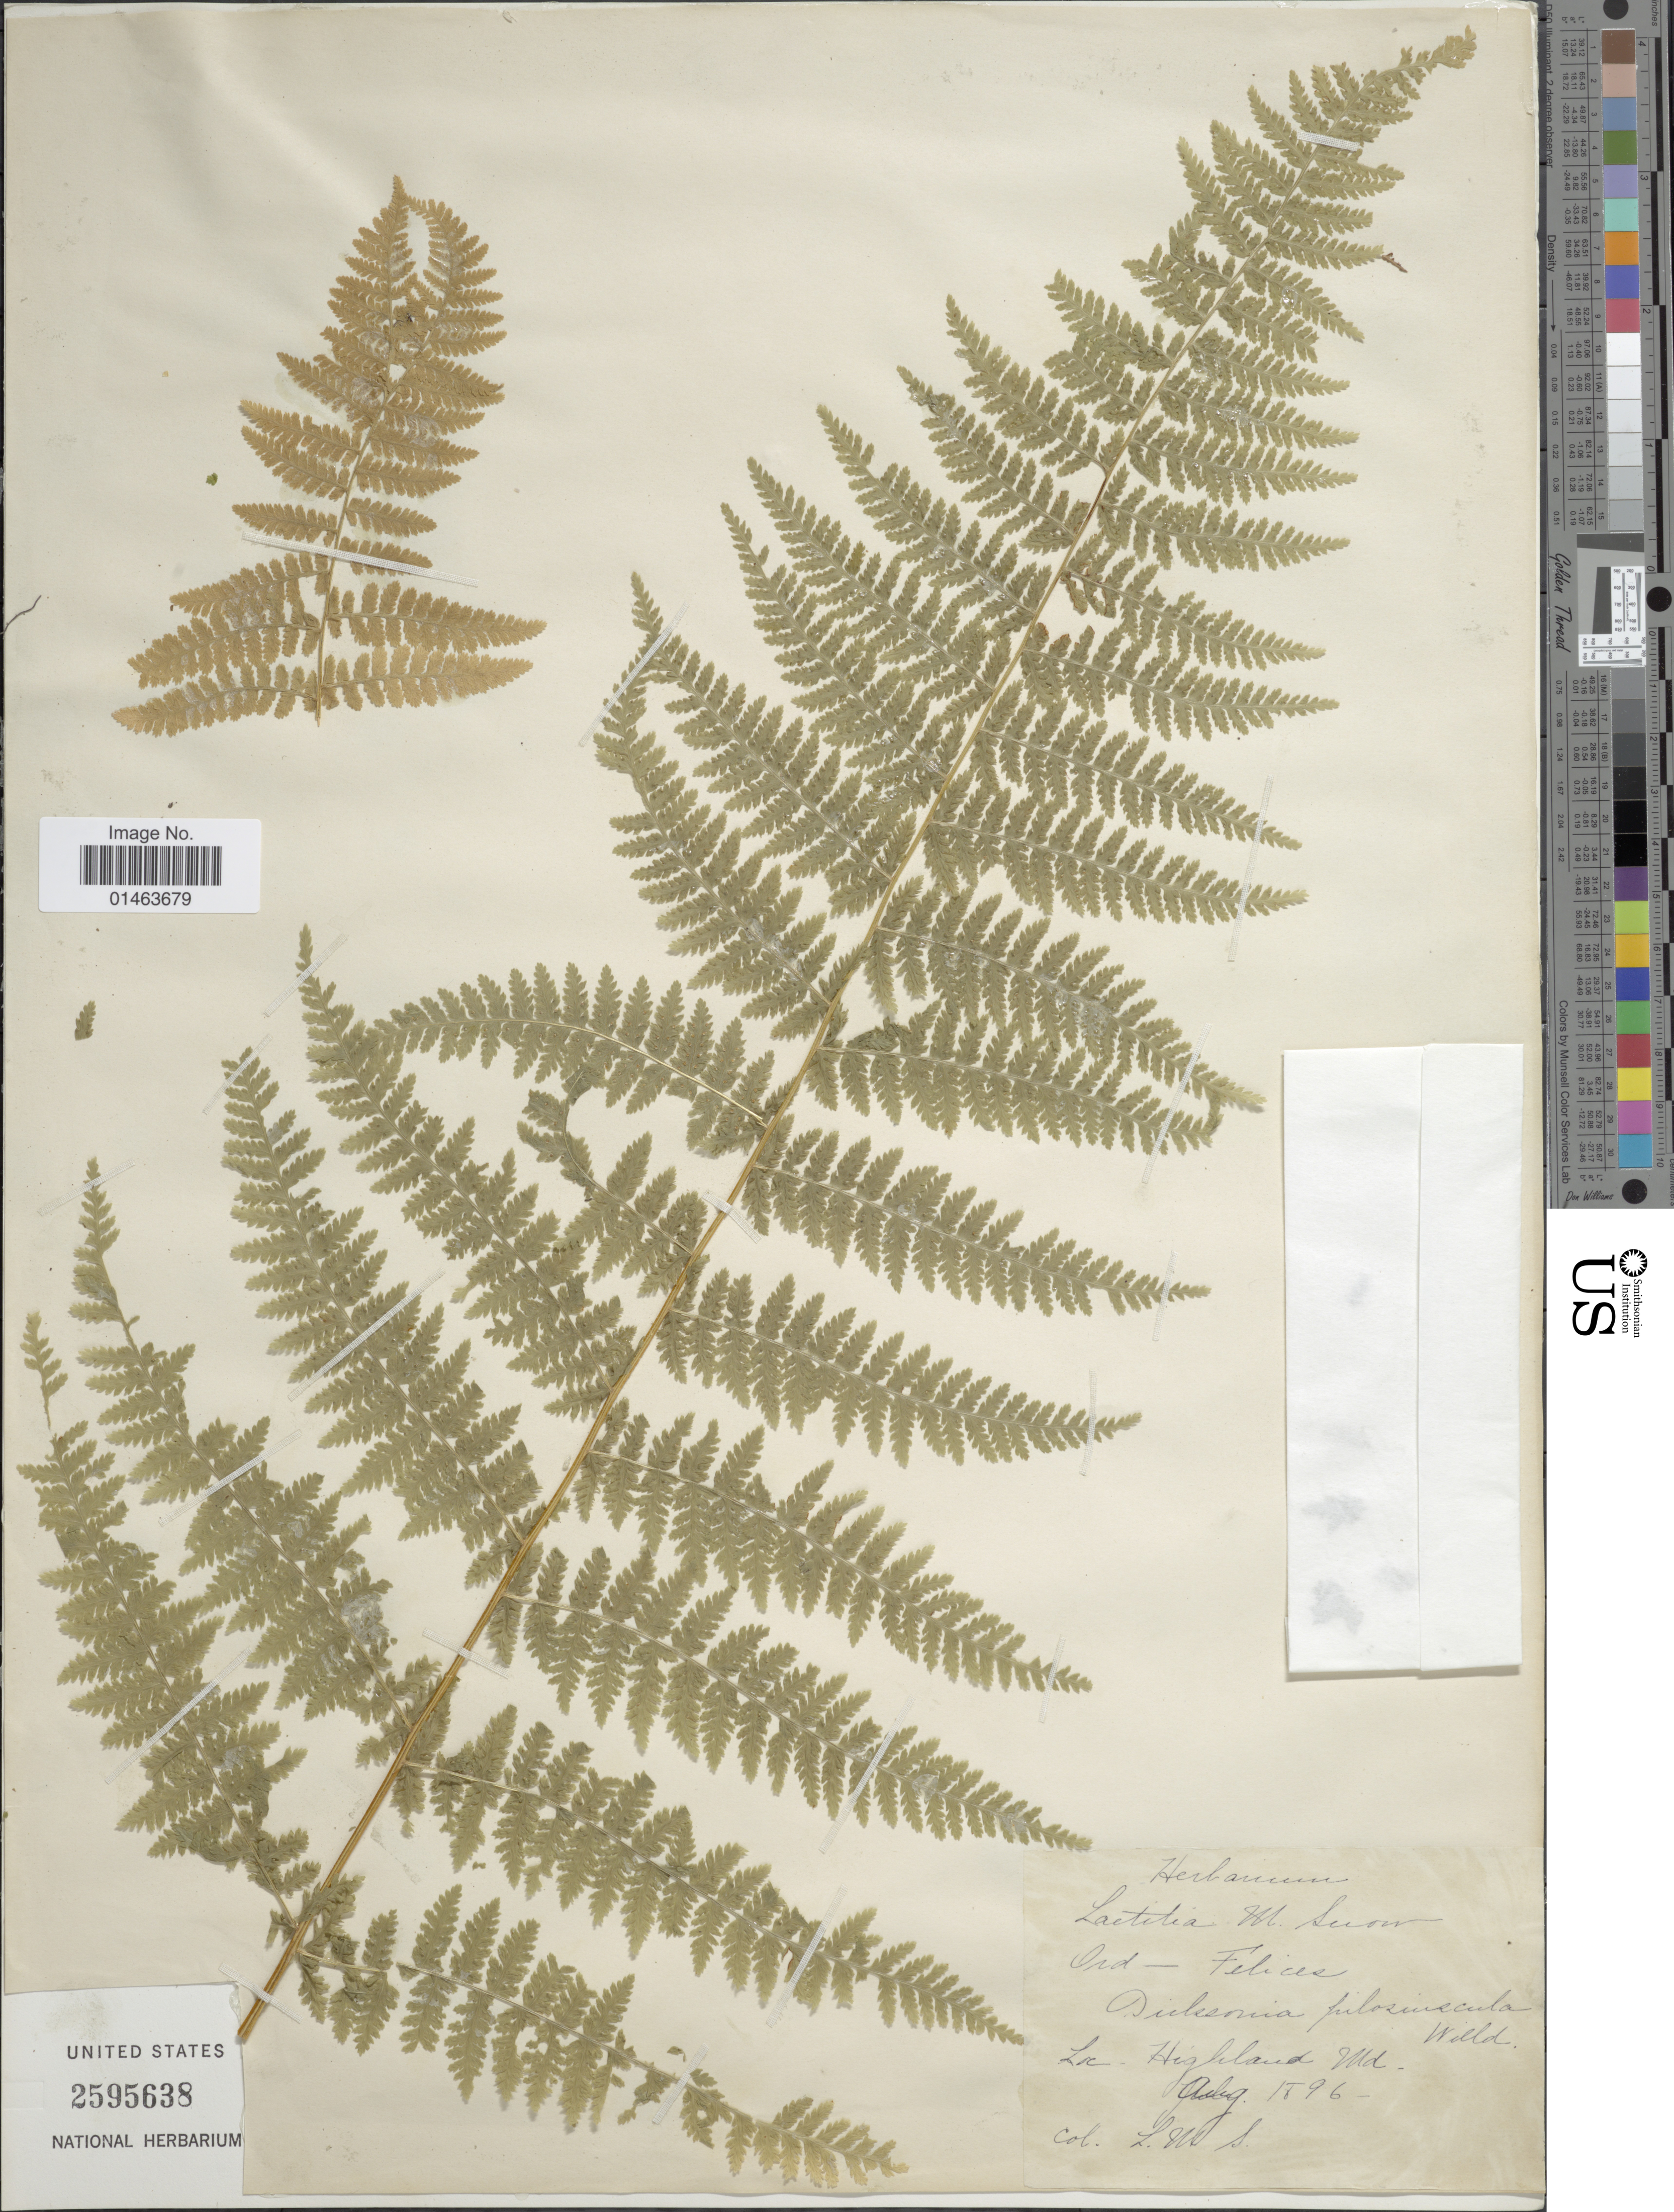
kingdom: Plantae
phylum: Tracheophyta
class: Polypodiopsida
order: Polypodiales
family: Dennstaedtiaceae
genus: Dennstaedtia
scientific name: Dennstaedtia punctilobula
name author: (Michx.) T. Moore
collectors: L. W. S.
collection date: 1896-08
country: United States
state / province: Maryland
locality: Highland.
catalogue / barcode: US 2595638